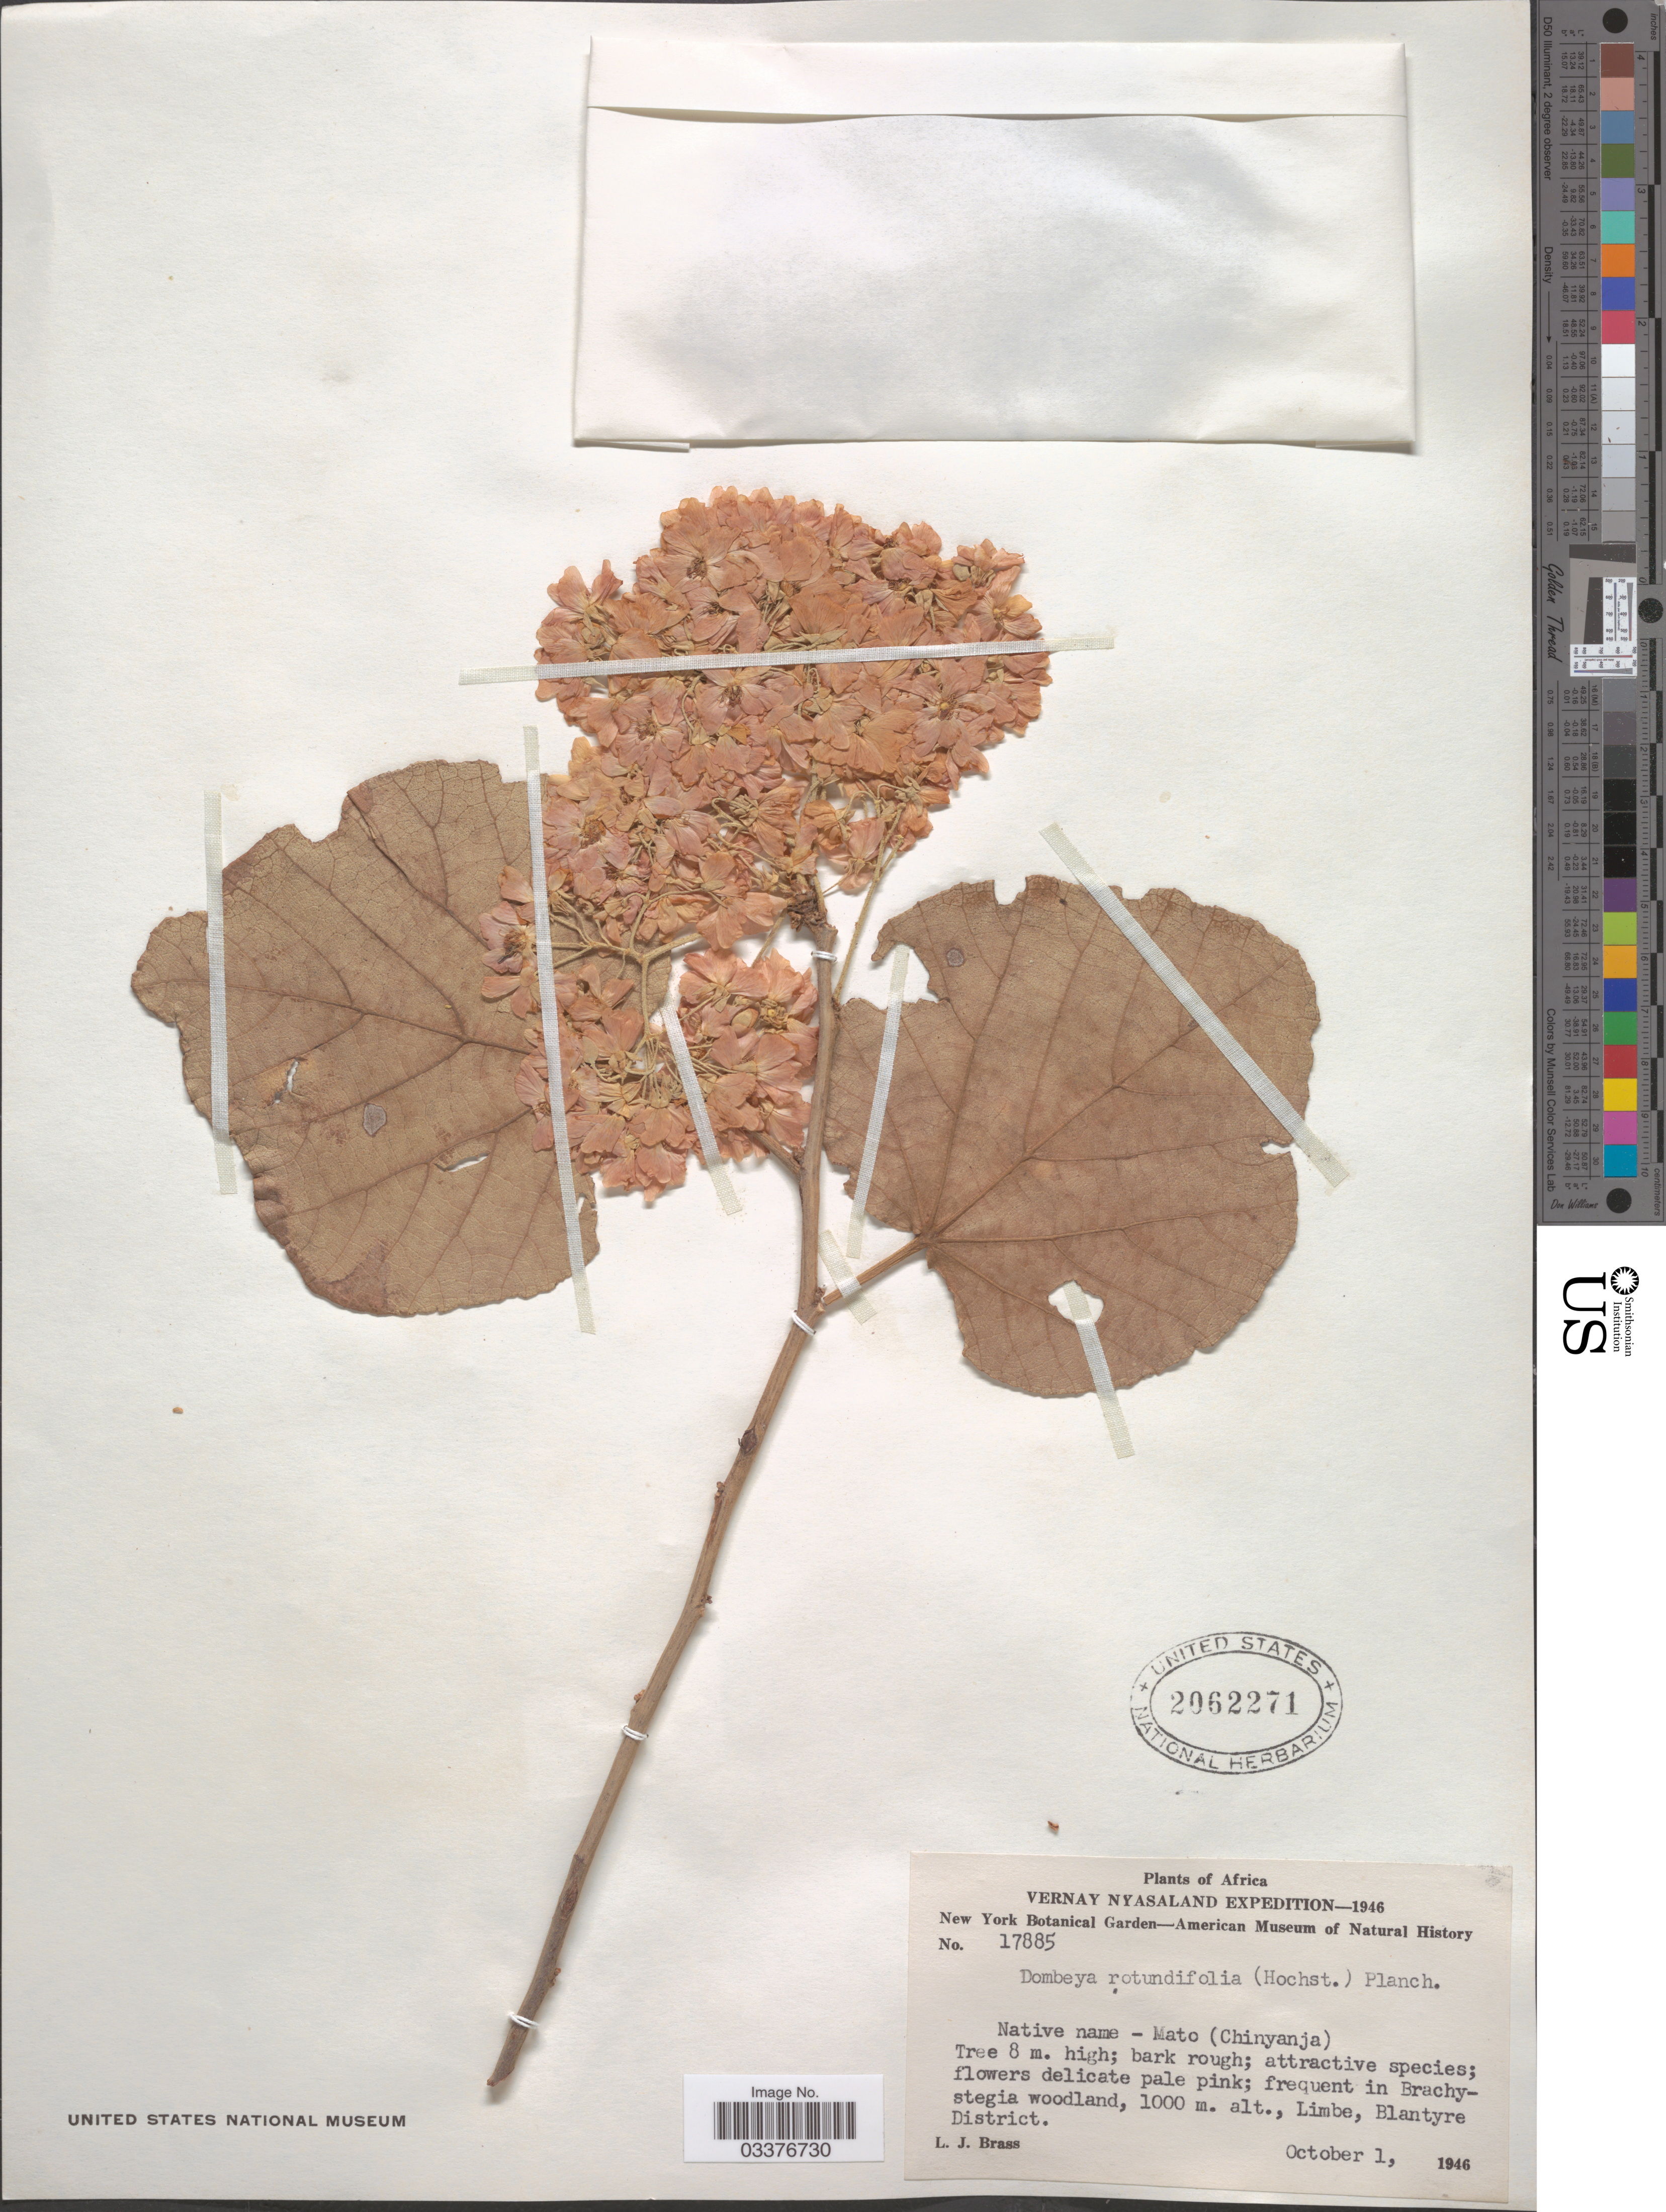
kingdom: Plantae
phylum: Tracheophyta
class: Magnoliopsida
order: Malvales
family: Malvaceae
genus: Dombeya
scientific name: Dombeya rotundifolia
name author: (Hochst.) Planch.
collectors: L. J. Brass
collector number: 17885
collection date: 1946-10-01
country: Malawi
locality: Vernay Nyasaland. Frequent in Brchystegia woodland, Limbe, Blantyre District.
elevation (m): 1000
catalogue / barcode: US 2062271